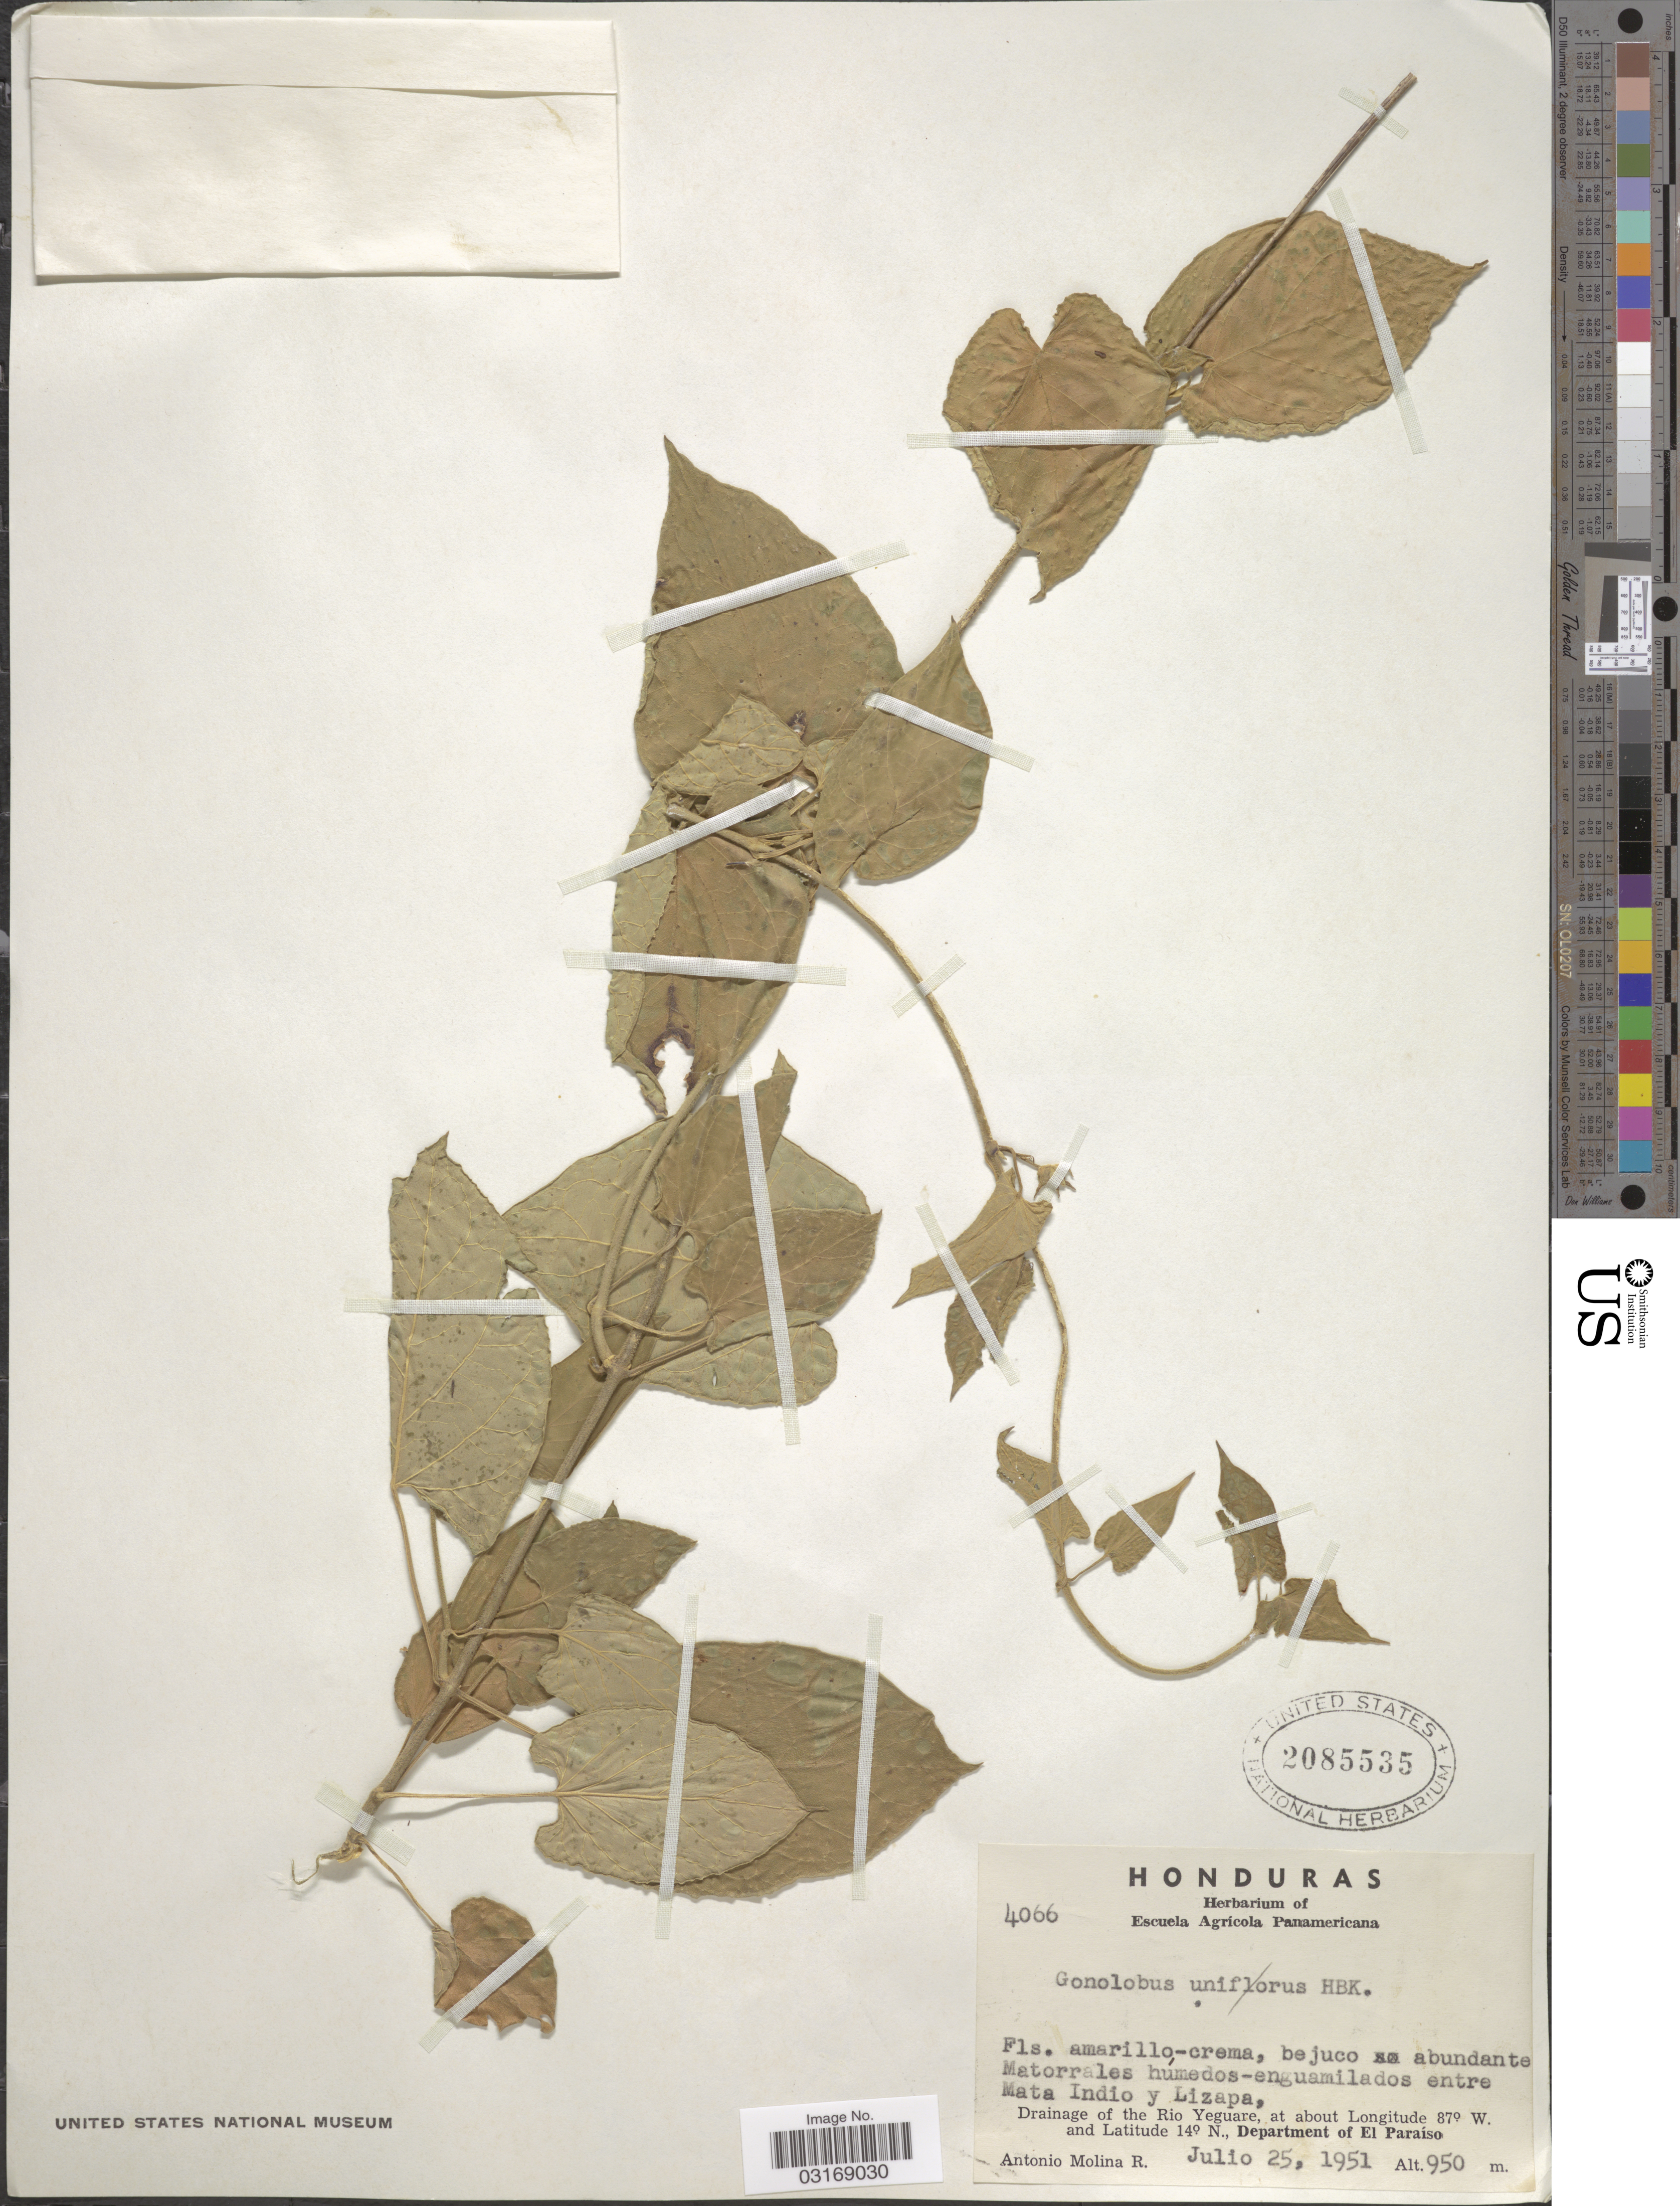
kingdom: Plantae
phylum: Tracheophyta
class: Magnoliopsida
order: Gentianales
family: Apocynaceae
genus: Gonolobus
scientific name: Gonolobus sp.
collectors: A. Molina R.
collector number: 4066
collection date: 1951-07-25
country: Honduras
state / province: El Paraíso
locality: Entre Mata Indio y Lizapa. Drainage of the Rio Yeguare, Department of El Paraíso.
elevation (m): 950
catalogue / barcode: US 2085535